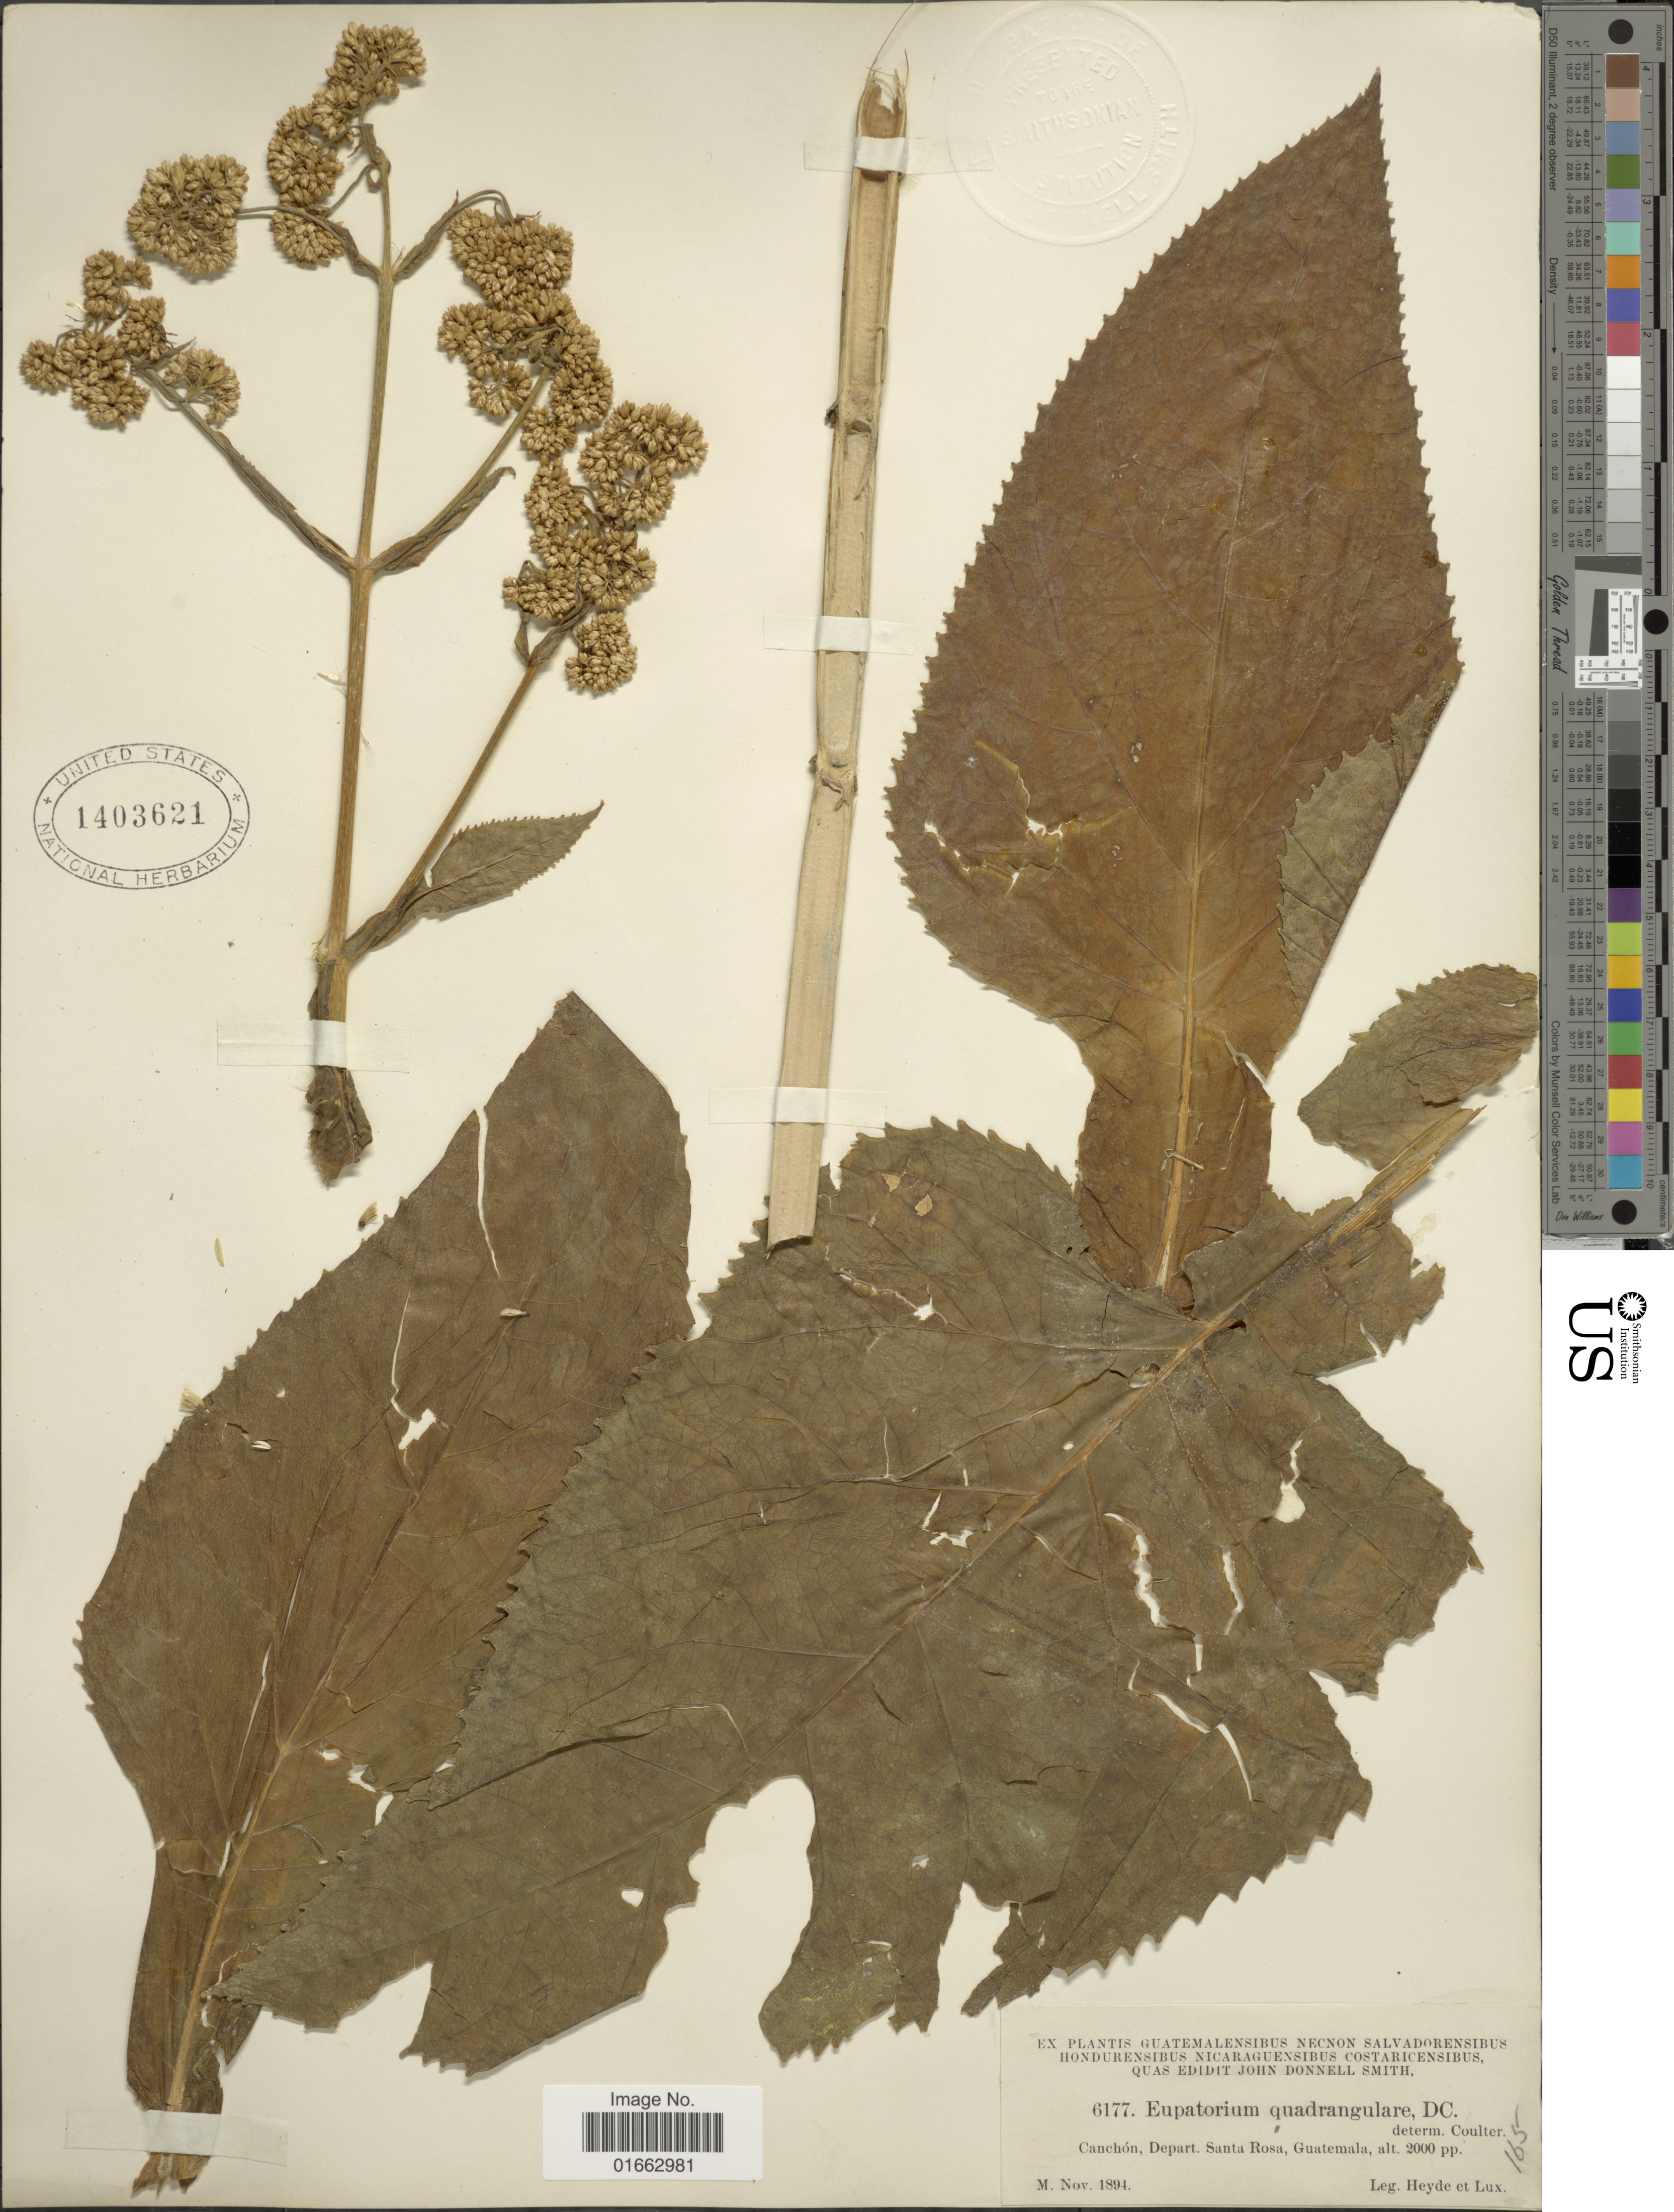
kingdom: Plantae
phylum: Tracheophyta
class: Magnoliopsida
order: Asterales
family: Asteraceae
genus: Critonia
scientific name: Critonia quadrangularis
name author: (DC.) R.M. King & H. Rob.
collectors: Heyde & Lux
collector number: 6177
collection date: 1894-11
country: Guatemala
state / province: Santa Rosa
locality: Canchón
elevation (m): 610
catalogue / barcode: US 1403621